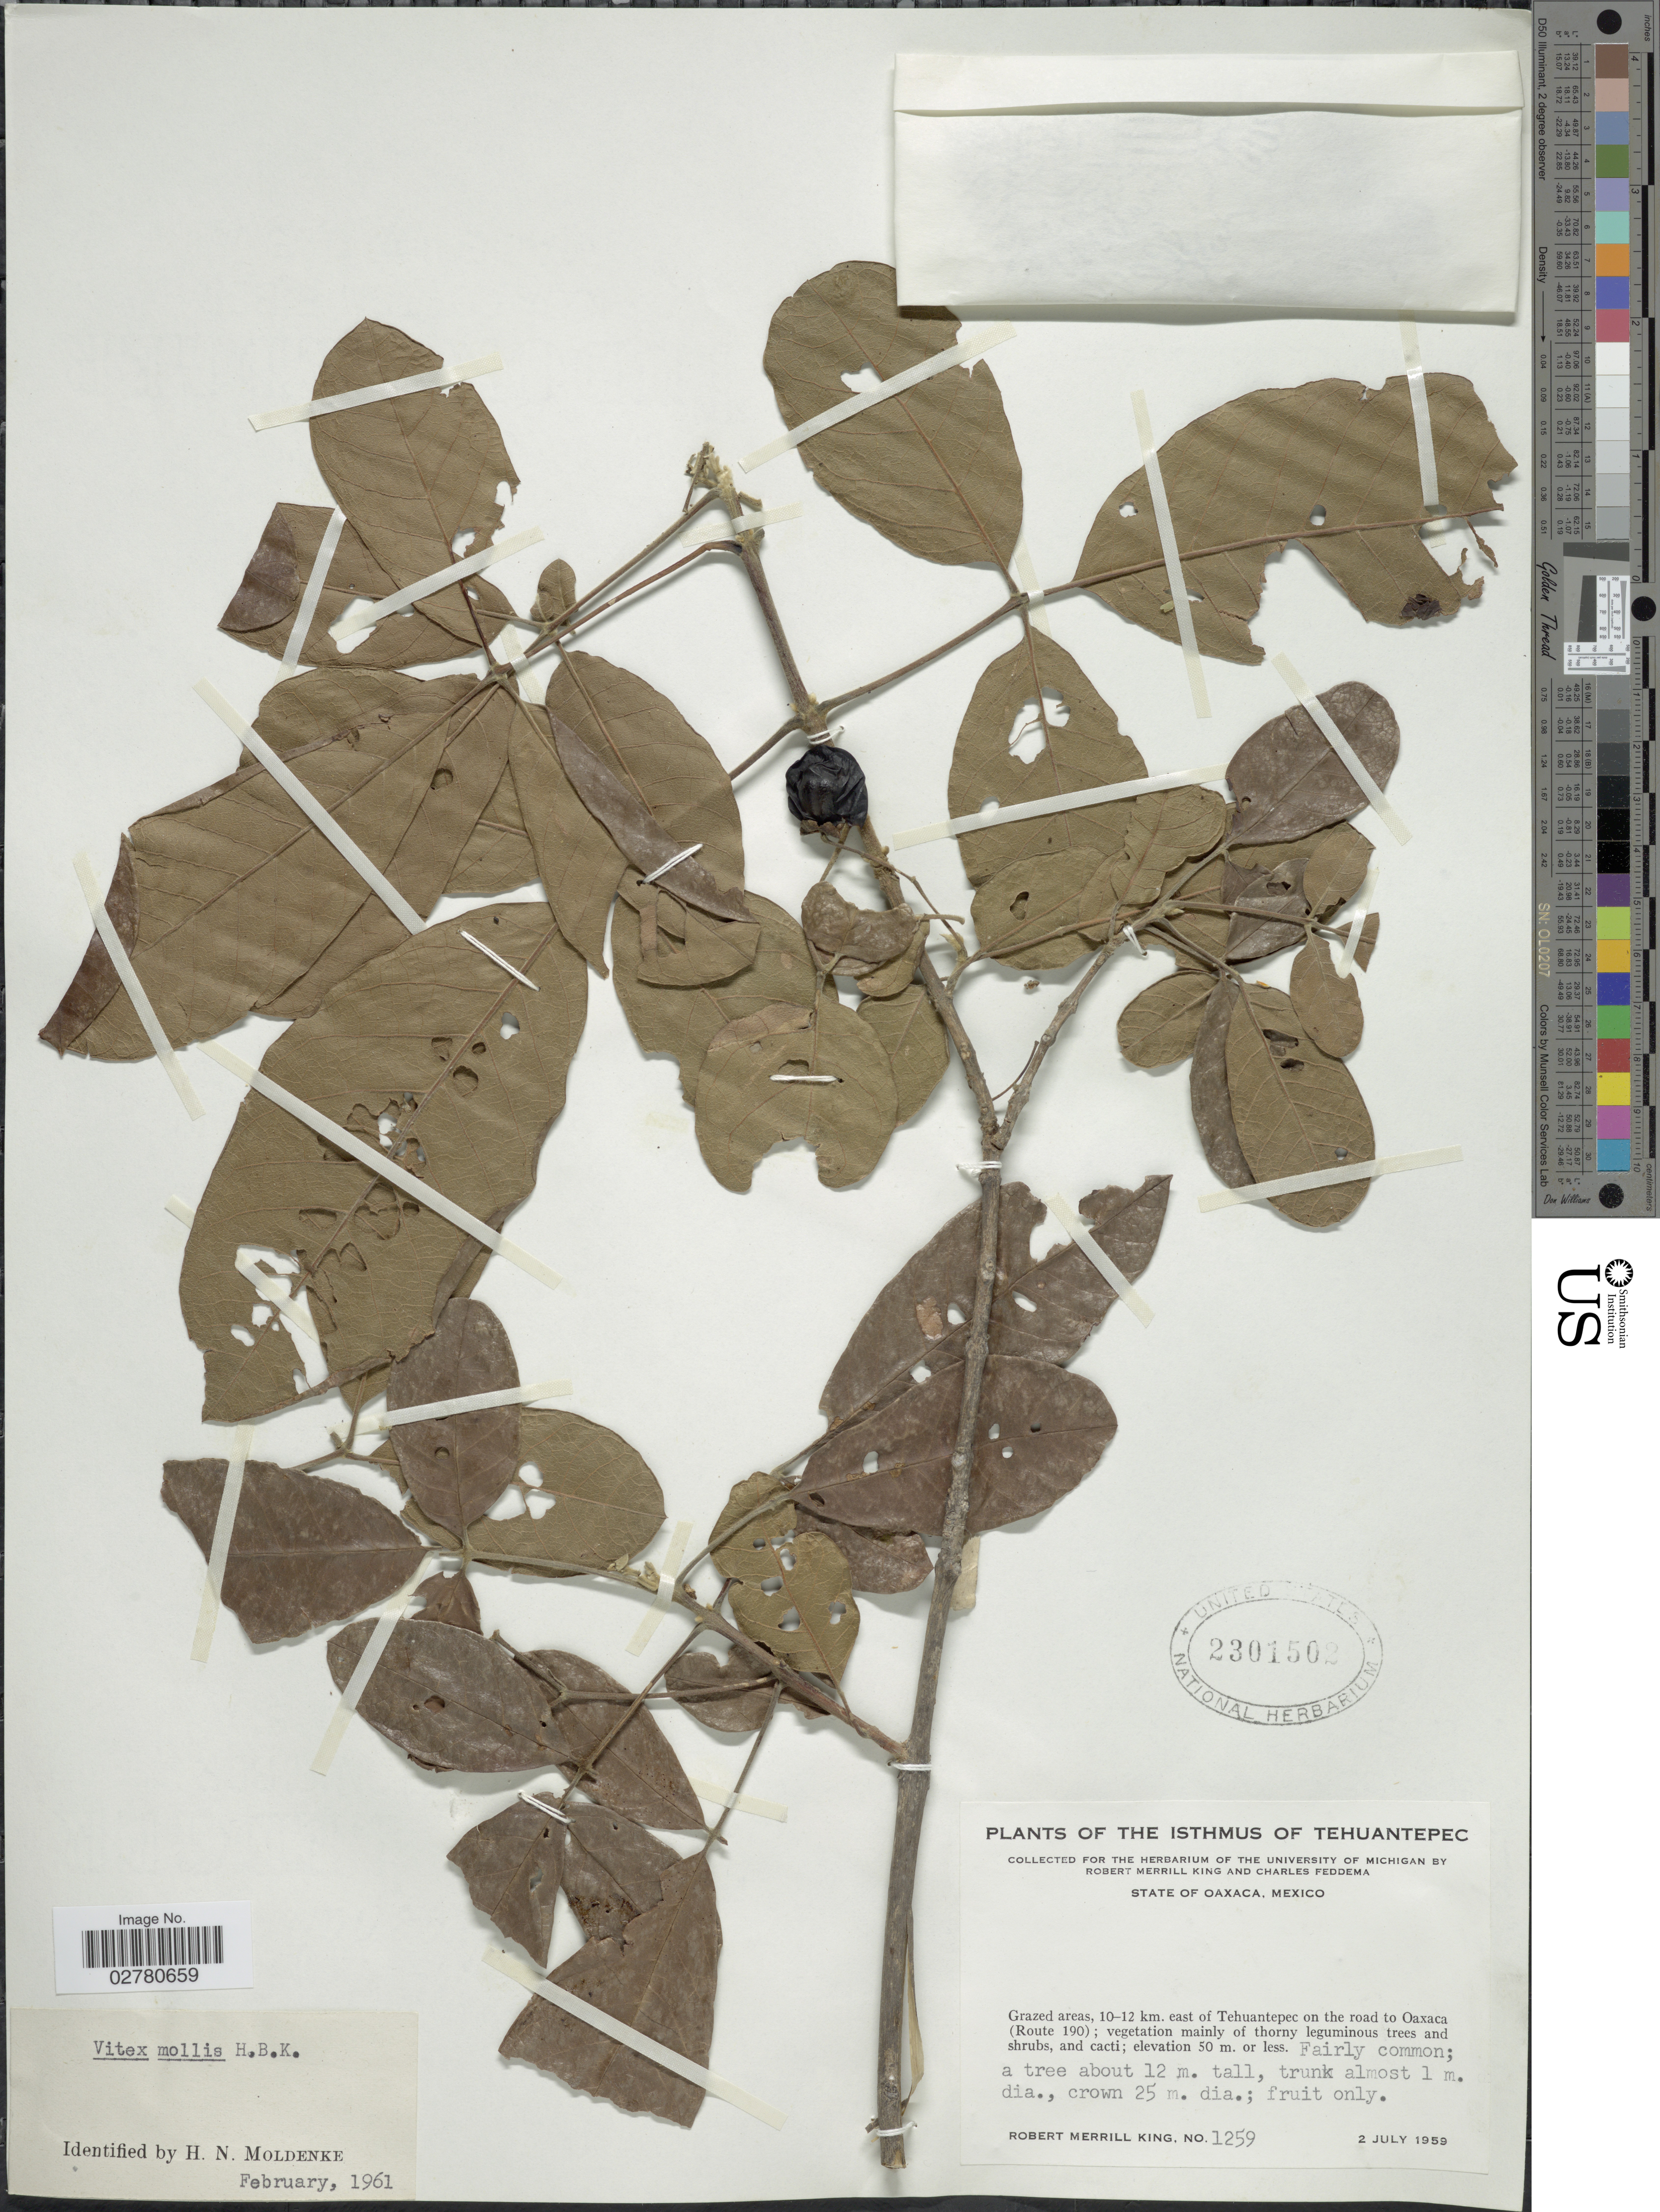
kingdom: Plantae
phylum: Tracheophyta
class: Magnoliopsida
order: Lamiales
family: Lamiaceae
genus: Vitex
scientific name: Vitex mollis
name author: Kunth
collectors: R. M. King & C. Feddema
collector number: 1259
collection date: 1959-07-02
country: Mexico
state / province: Oaxaca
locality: The Isthmus of Tehuantepec. Grazed areas, 10-12 km. east of Tehuantepec on the road to Oaxaca (Route 190).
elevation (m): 50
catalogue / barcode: US 2301502